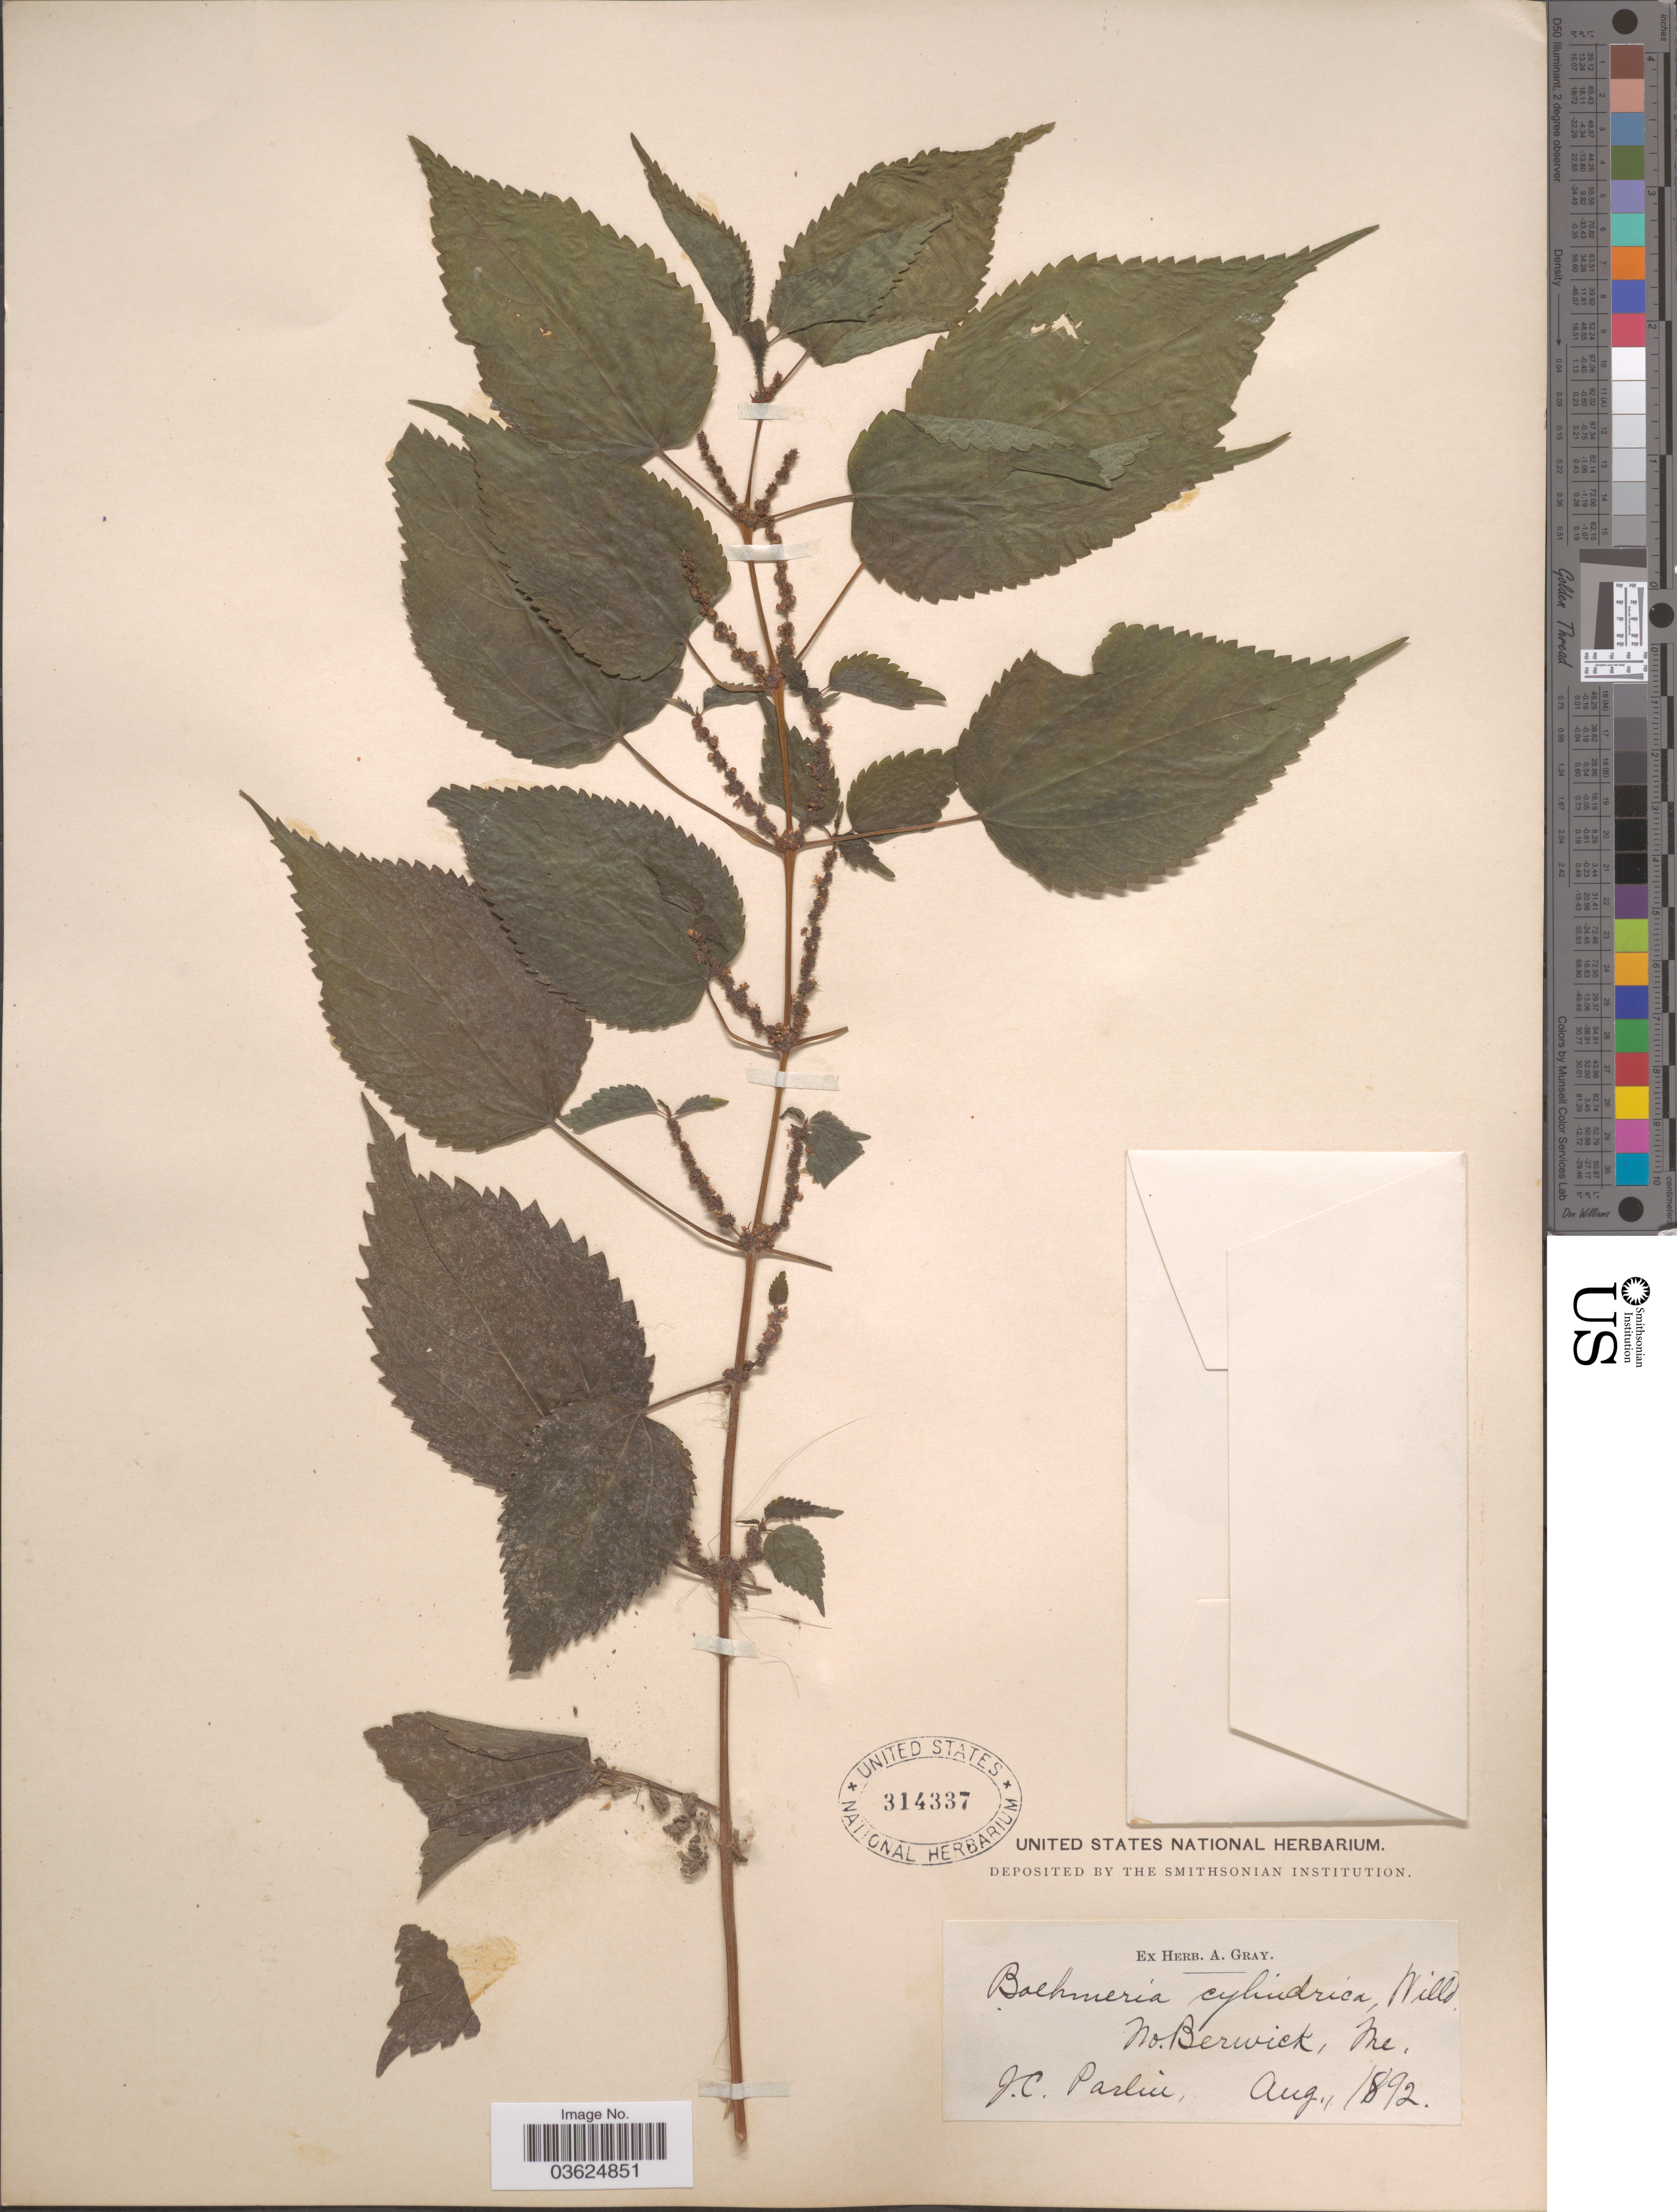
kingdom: Plantae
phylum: Tracheophyta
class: Magnoliopsida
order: Rosales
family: Urticaceae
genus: Boehmeria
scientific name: Boehmeria cylindrica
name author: (L.) Sw.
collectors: J. Parlin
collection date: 1892-08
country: United States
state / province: Maine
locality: No. Berwick.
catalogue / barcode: US 314337